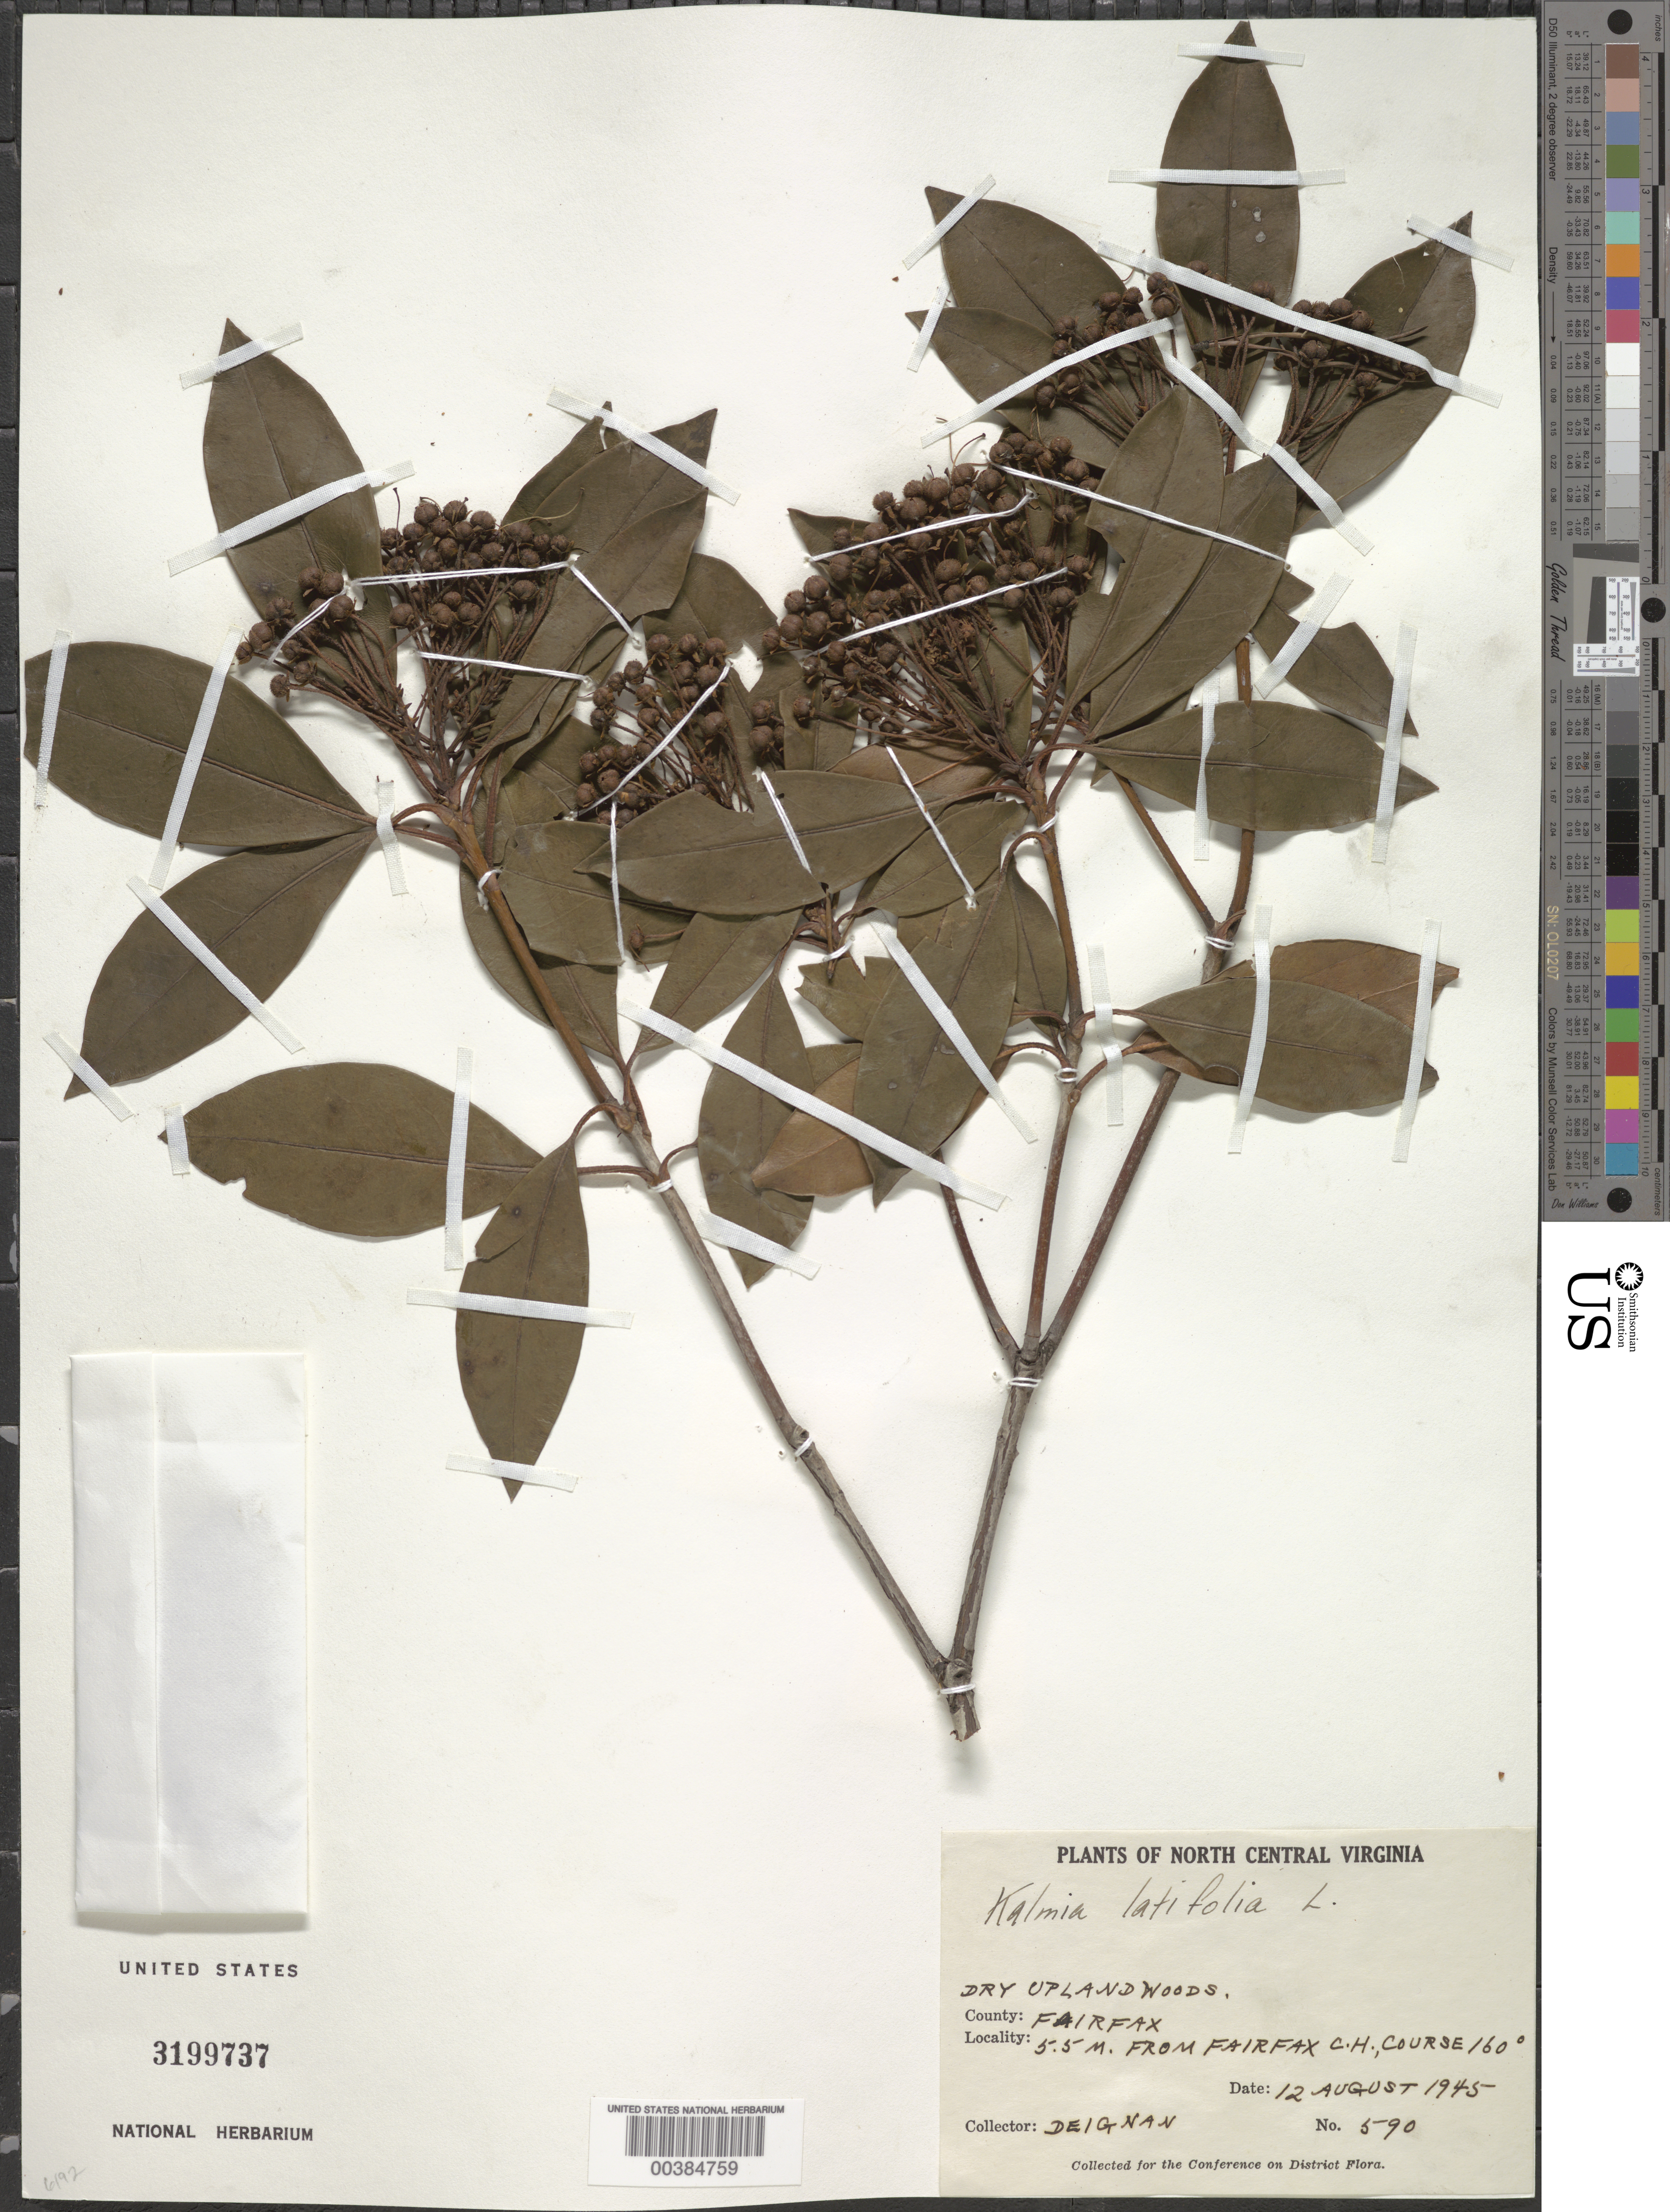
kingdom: Plantae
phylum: Tracheophyta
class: Magnoliopsida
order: Ericales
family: Ericaceae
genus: Kalmia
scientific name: Kalmia latifolia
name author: L.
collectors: H. Deignan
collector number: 590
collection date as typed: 12 Aug 1945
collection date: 1945-08-12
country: United States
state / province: Virginia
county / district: Fairfax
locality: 5.5 M from Fairfax Court House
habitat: Dry upland woods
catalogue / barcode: US 3199737